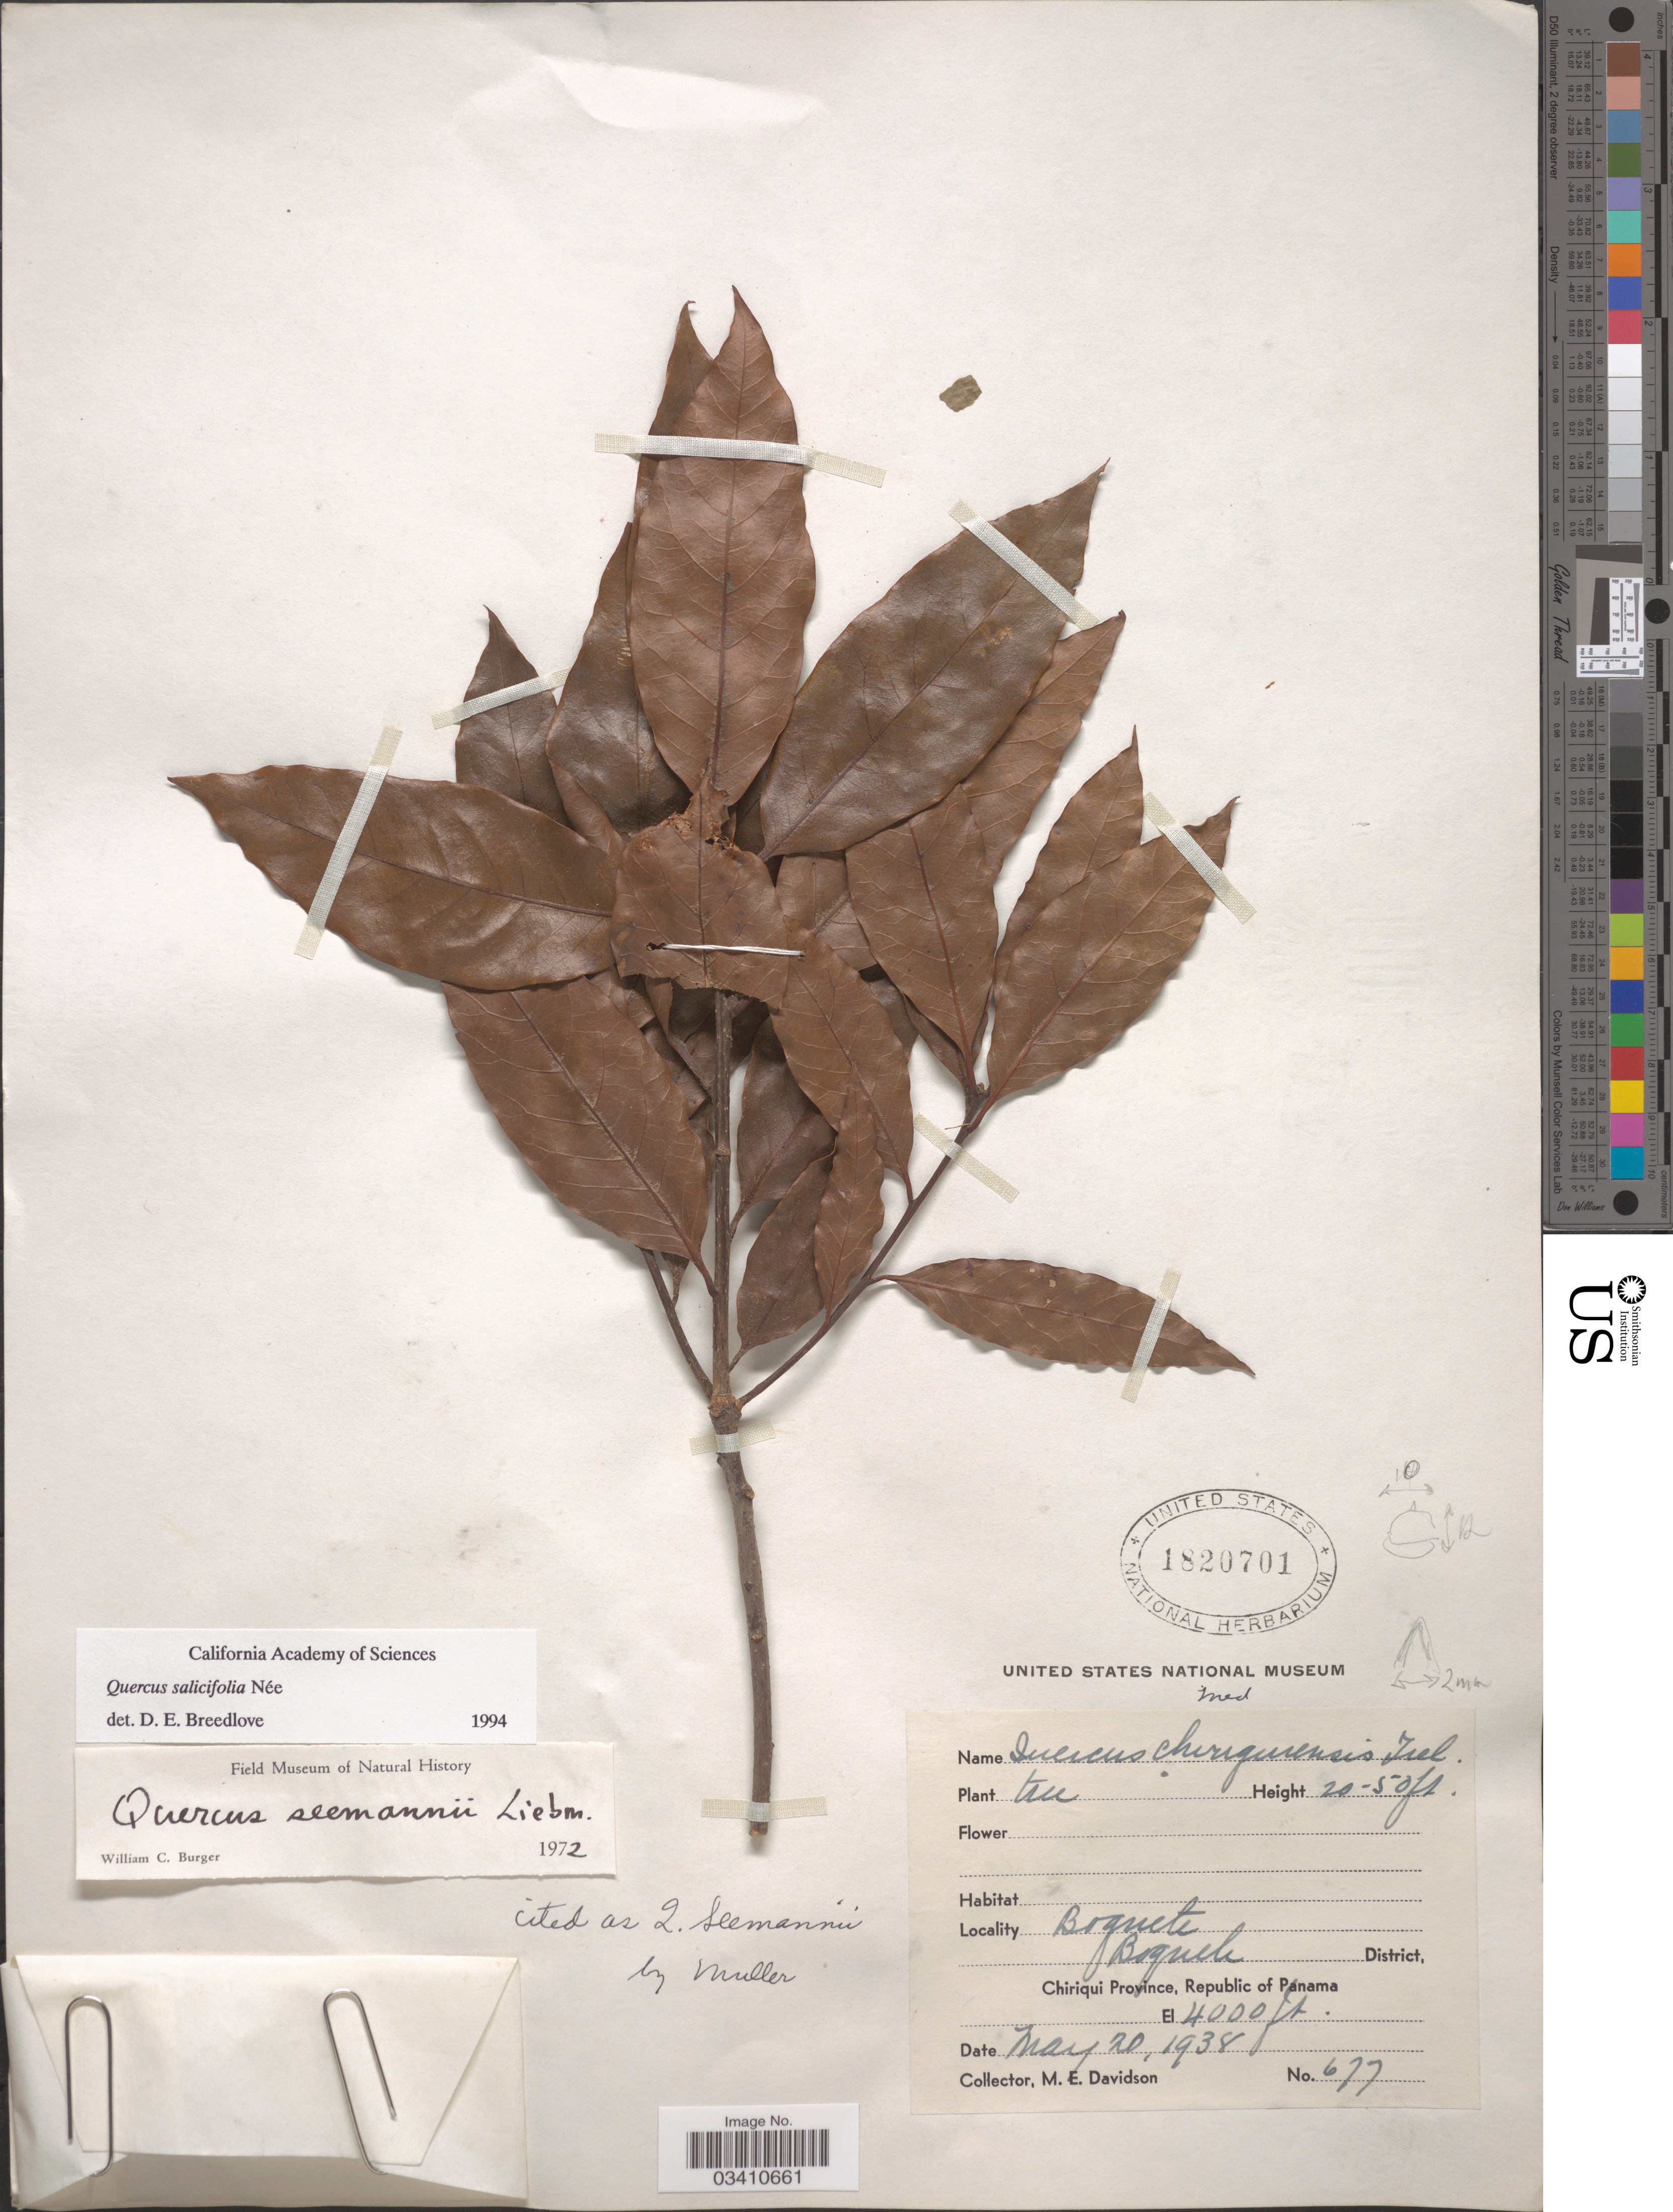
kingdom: Plantae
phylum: Tracheophyta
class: Magnoliopsida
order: Fagales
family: Fagaceae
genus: Quercus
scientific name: Quercus salicifolia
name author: Née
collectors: M. E. Davidson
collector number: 677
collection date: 1938-05-20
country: Panama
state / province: Chiriqui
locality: Boquete, Boquete District.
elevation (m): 1219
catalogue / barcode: US 1820701